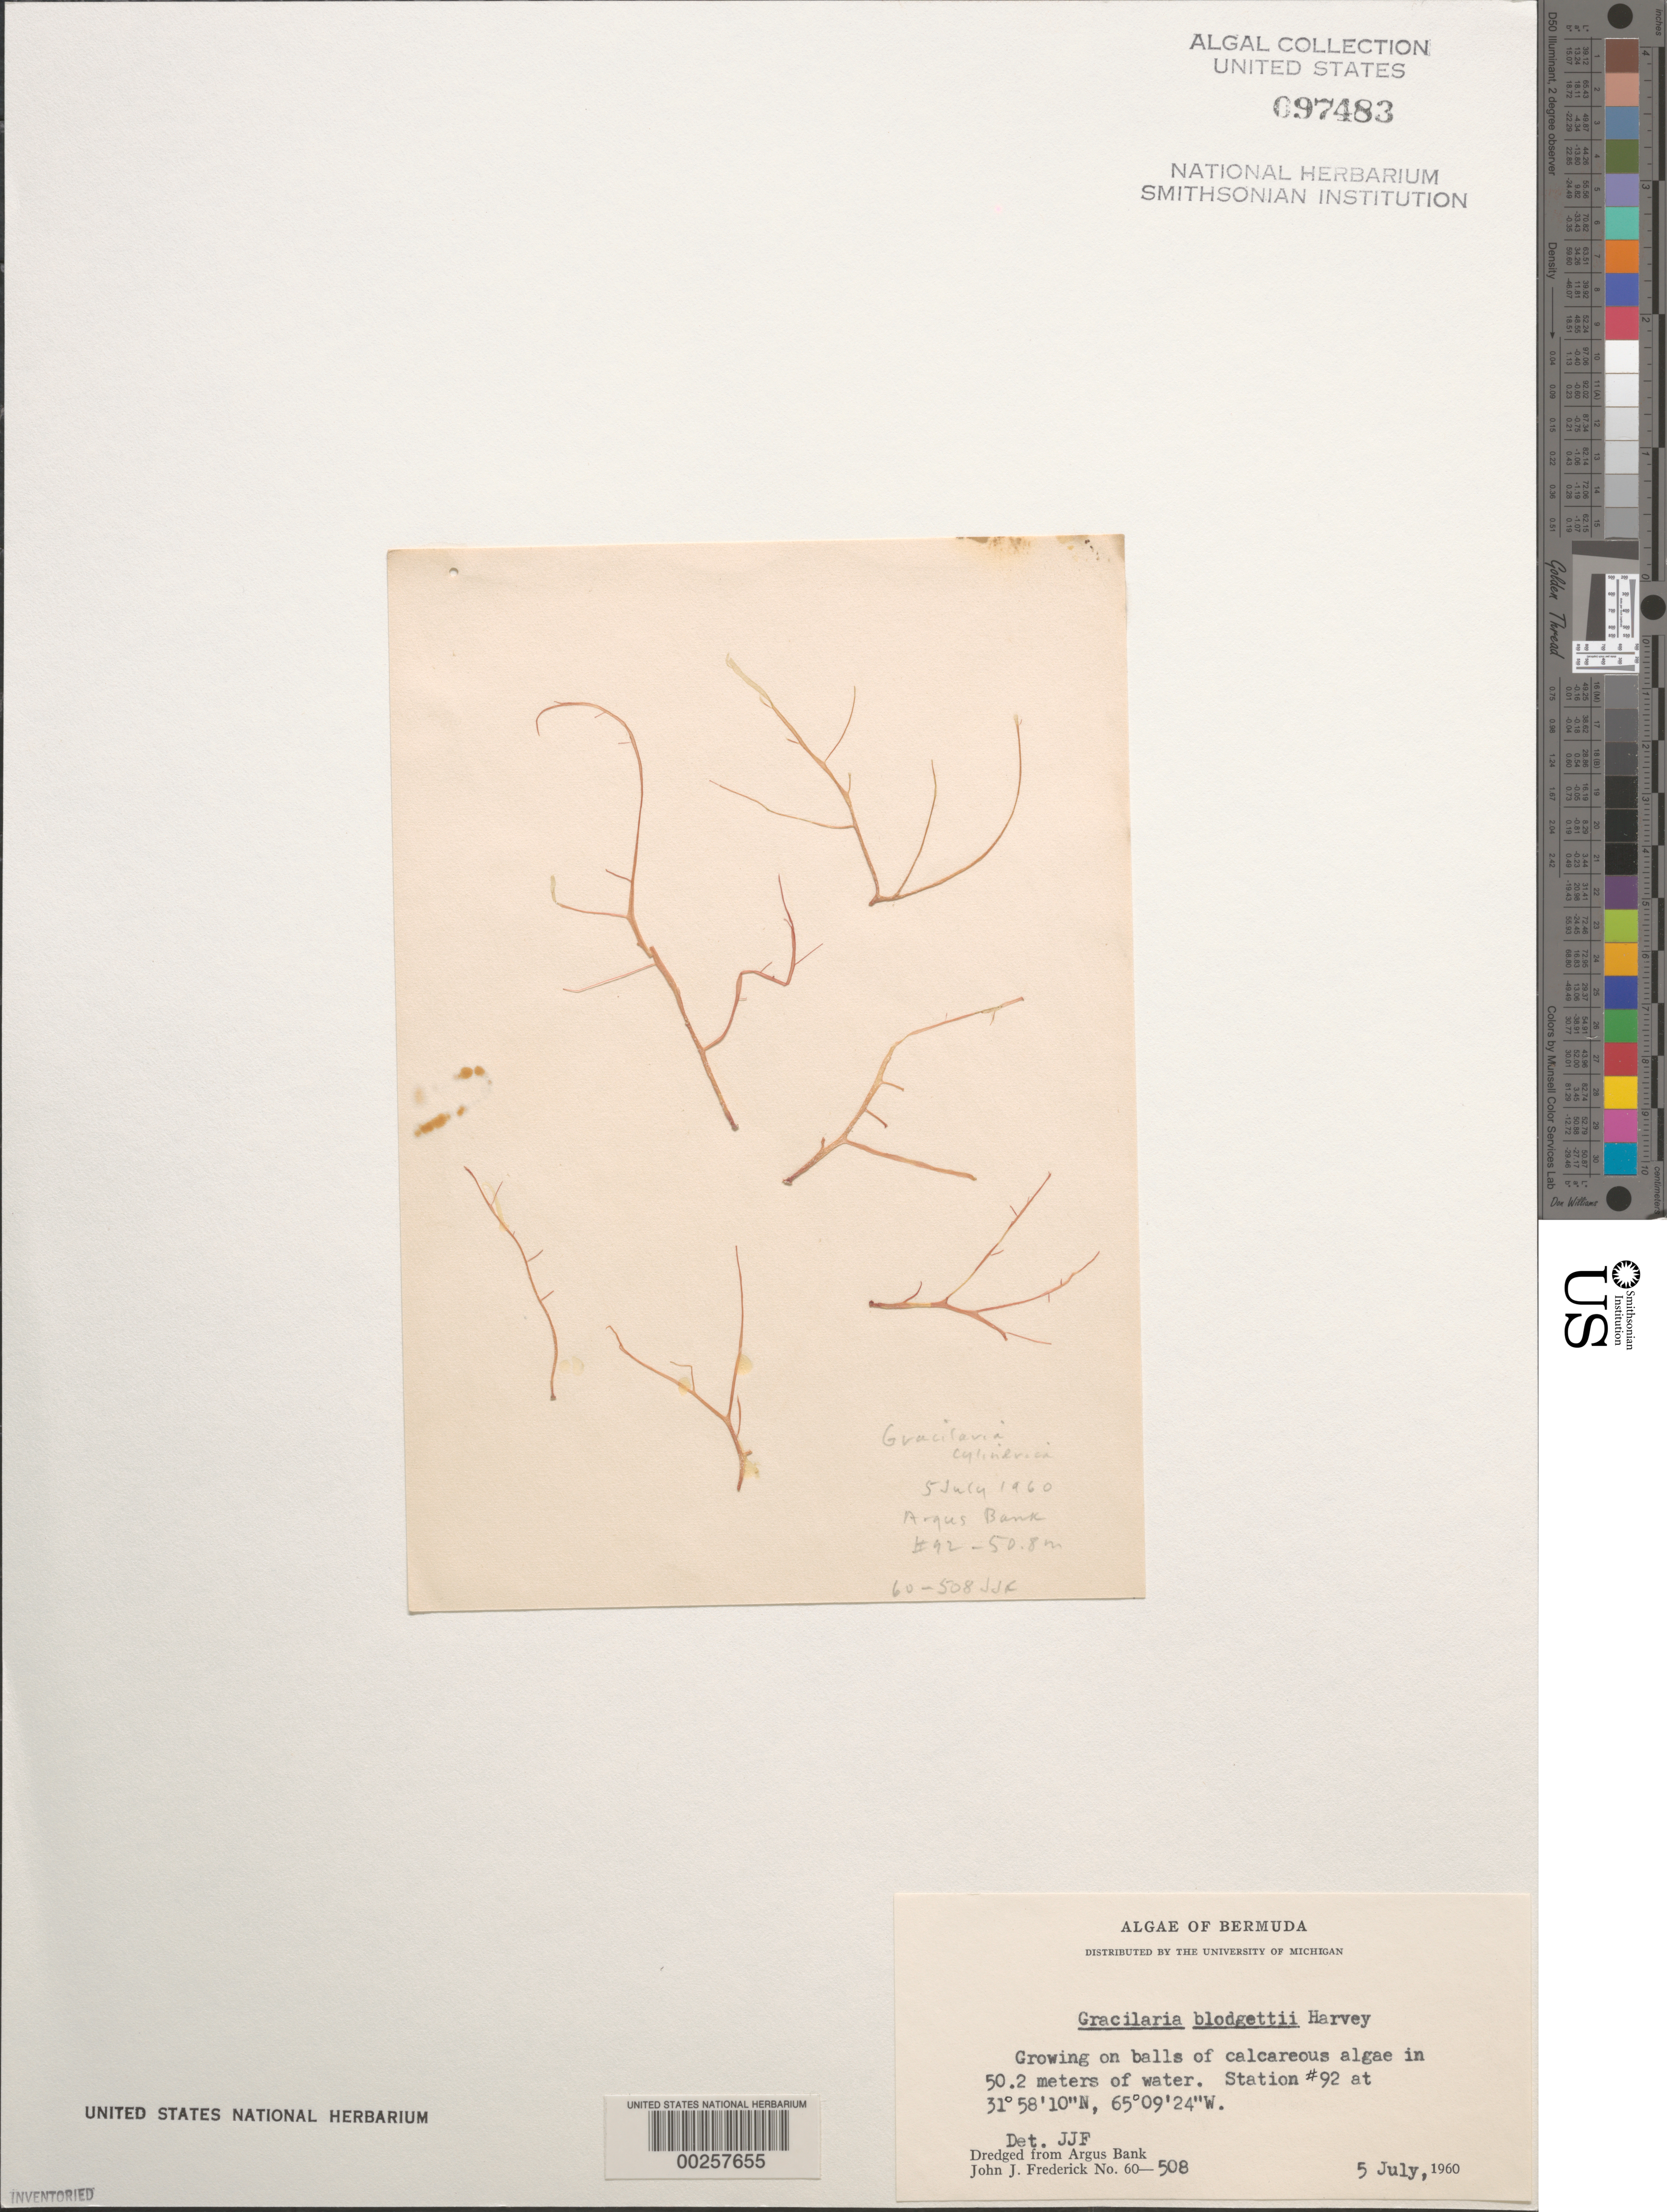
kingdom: Plantae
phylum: Rhodophyta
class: Florideophyceae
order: Gracilariales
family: Gracilariaceae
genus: Gracilaria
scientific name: Gracilaria blodgettii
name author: Harv.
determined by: Frederick, J. J.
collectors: J. Frederick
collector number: JJF 60-508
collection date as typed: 05 Jul 1960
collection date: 1960-07-05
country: Bermuda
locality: Argus Bank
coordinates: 31 58'10"N, 65 09'24"W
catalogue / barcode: US 97483